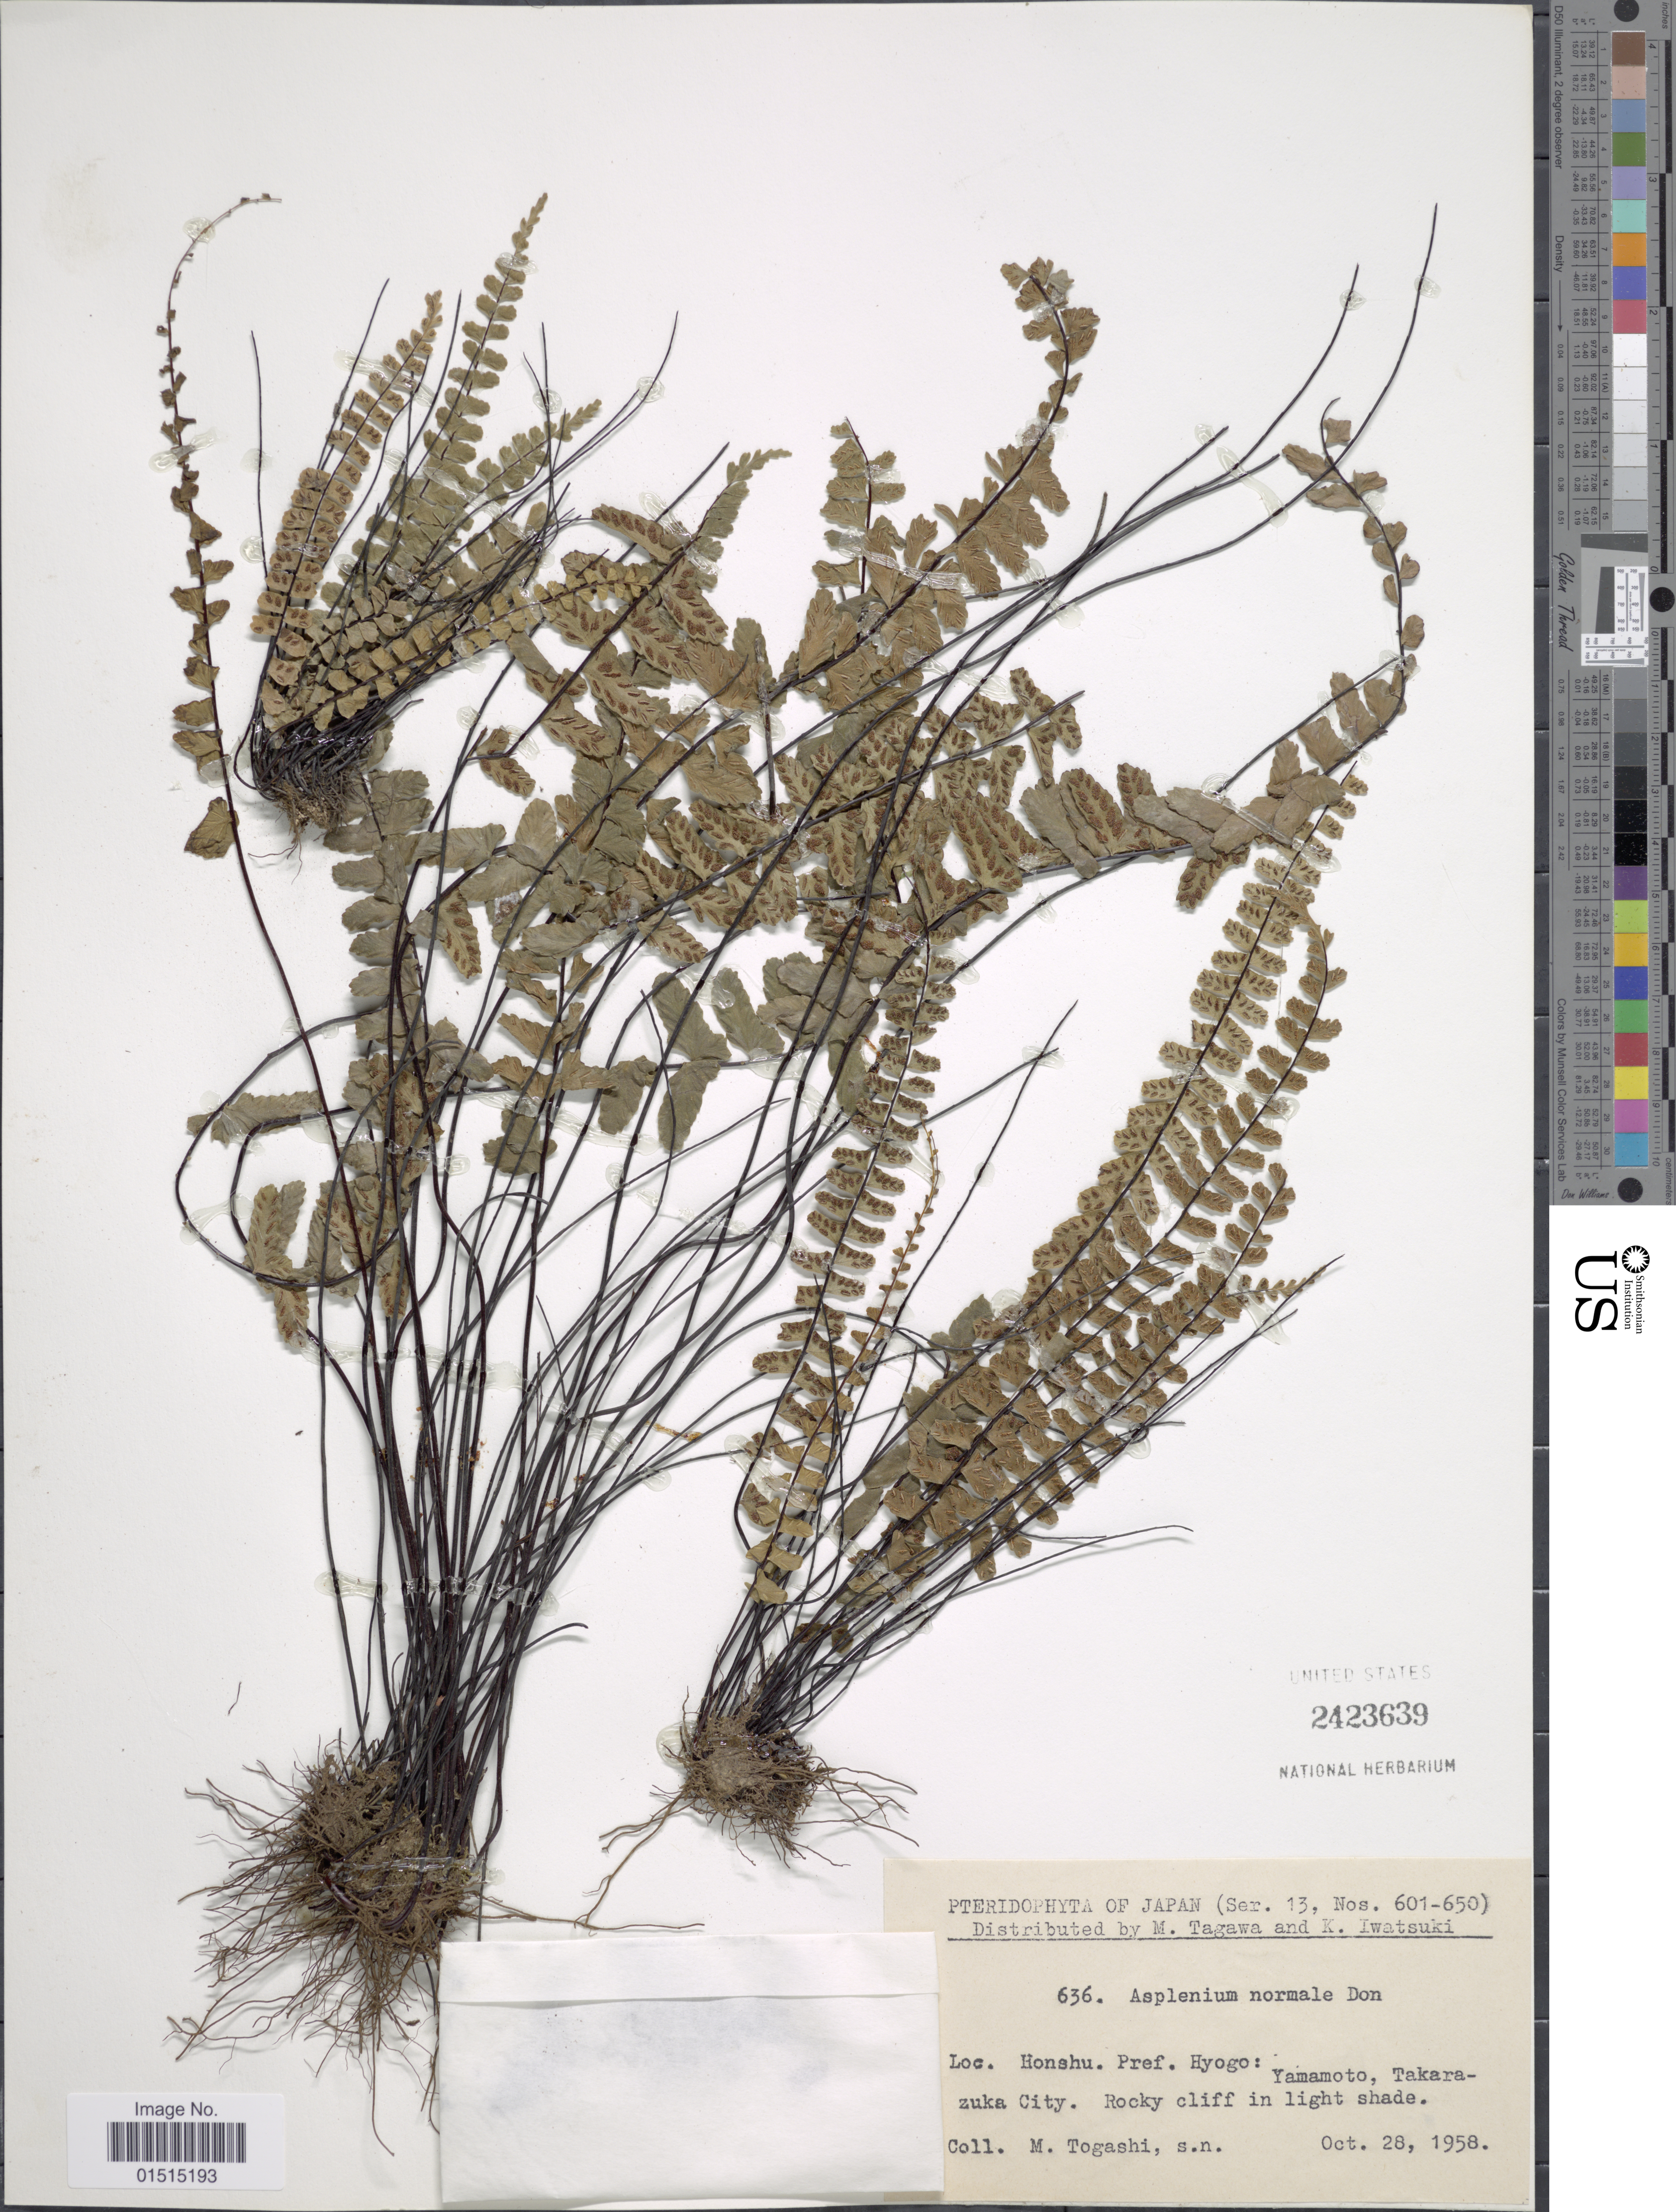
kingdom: Plantae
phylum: Tracheophyta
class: Polypodiopsida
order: Polypodiales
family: Aspleniaceae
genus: Asplenium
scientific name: Asplenium normale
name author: D. Don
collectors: M. Togashi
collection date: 1958-10-28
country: Japan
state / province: Hyogo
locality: Honshu, Yamamoto, Takarazuka City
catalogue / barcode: US 2423639